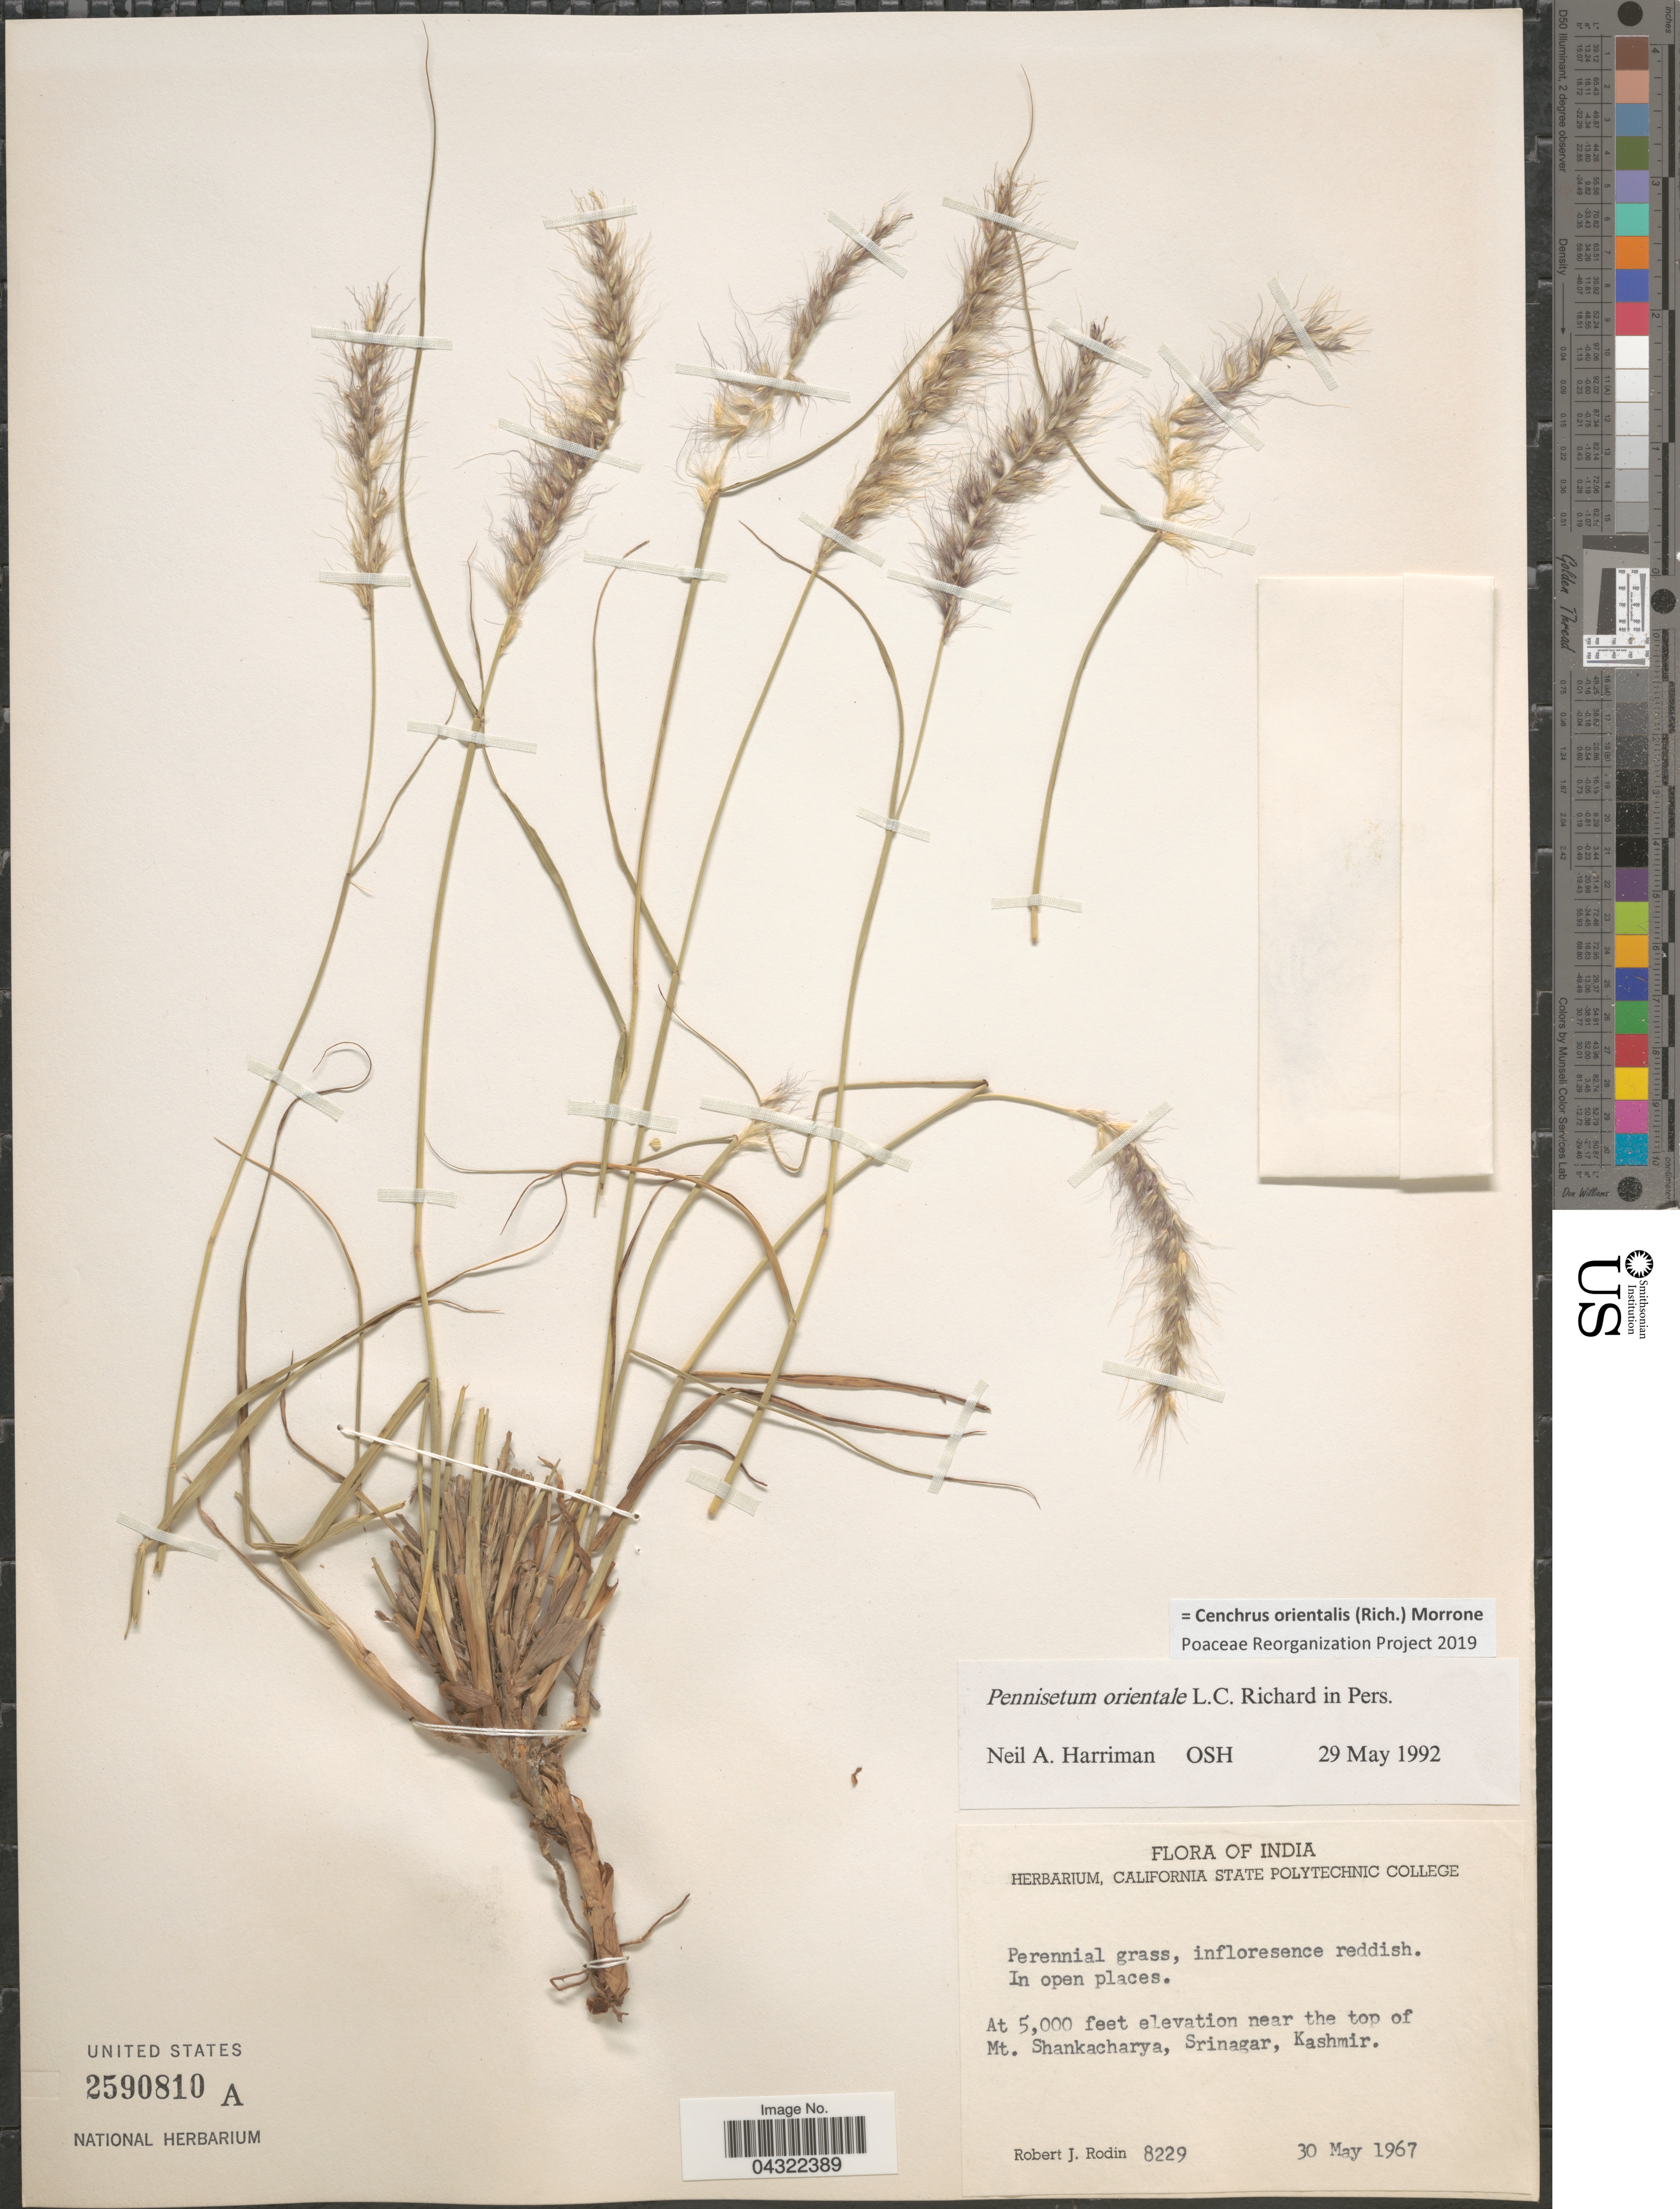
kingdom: Plantae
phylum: Tracheophyta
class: Liliopsida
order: Poales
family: Poaceae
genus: Cenchrus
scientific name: Cenchrus orientalis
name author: (Rich.) Morrone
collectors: R. J. Rodin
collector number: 8229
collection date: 1967-05-30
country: India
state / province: Jammu and Kashmir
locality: Near the top of Mt. Shankacharya, Srinagar, Kashmir.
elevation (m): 1524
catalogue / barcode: US 2590810A